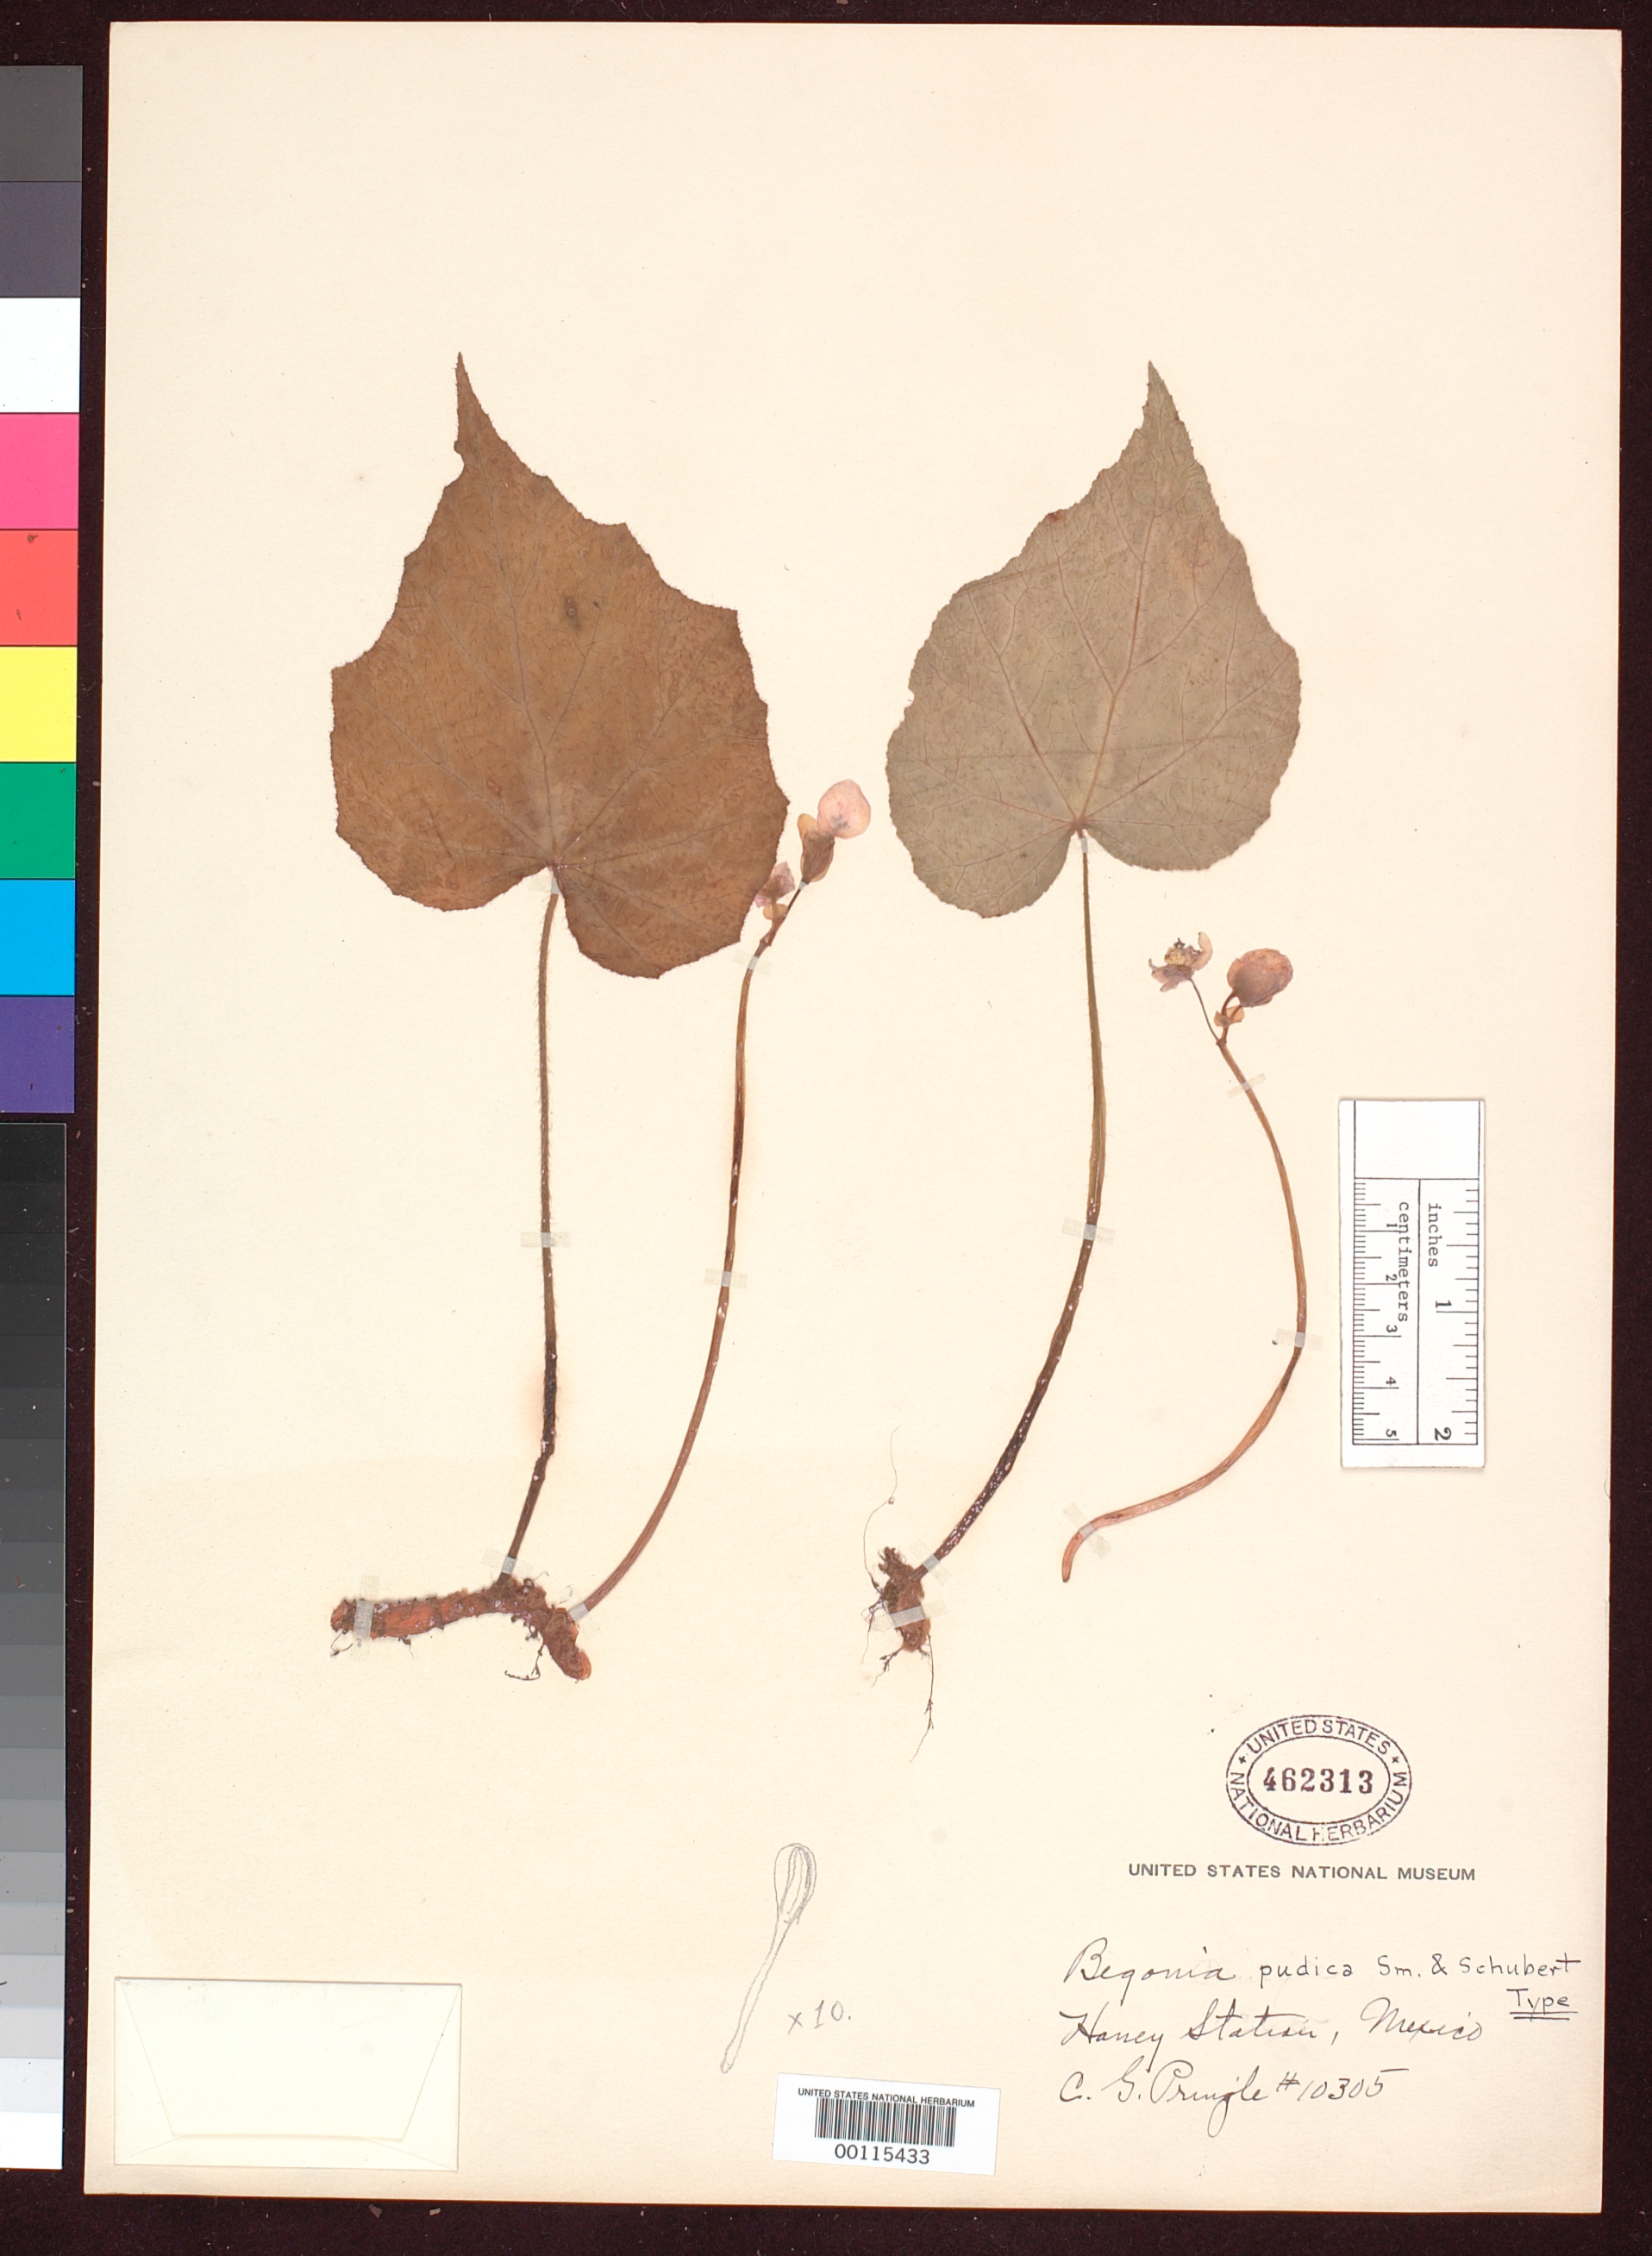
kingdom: Plantae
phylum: Tracheophyta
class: Magnoliopsida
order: Cucurbitales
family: Begoniaceae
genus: Begonia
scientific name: Begonia pudica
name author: L.B. Sm. & B.G. Schub.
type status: Holotype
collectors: C. G. Pringle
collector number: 10305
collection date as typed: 09 Sep 1906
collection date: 1906-09-09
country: Mexico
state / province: Hidalgo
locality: Barranca Trinidad, below Honey Station.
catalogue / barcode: US 462313